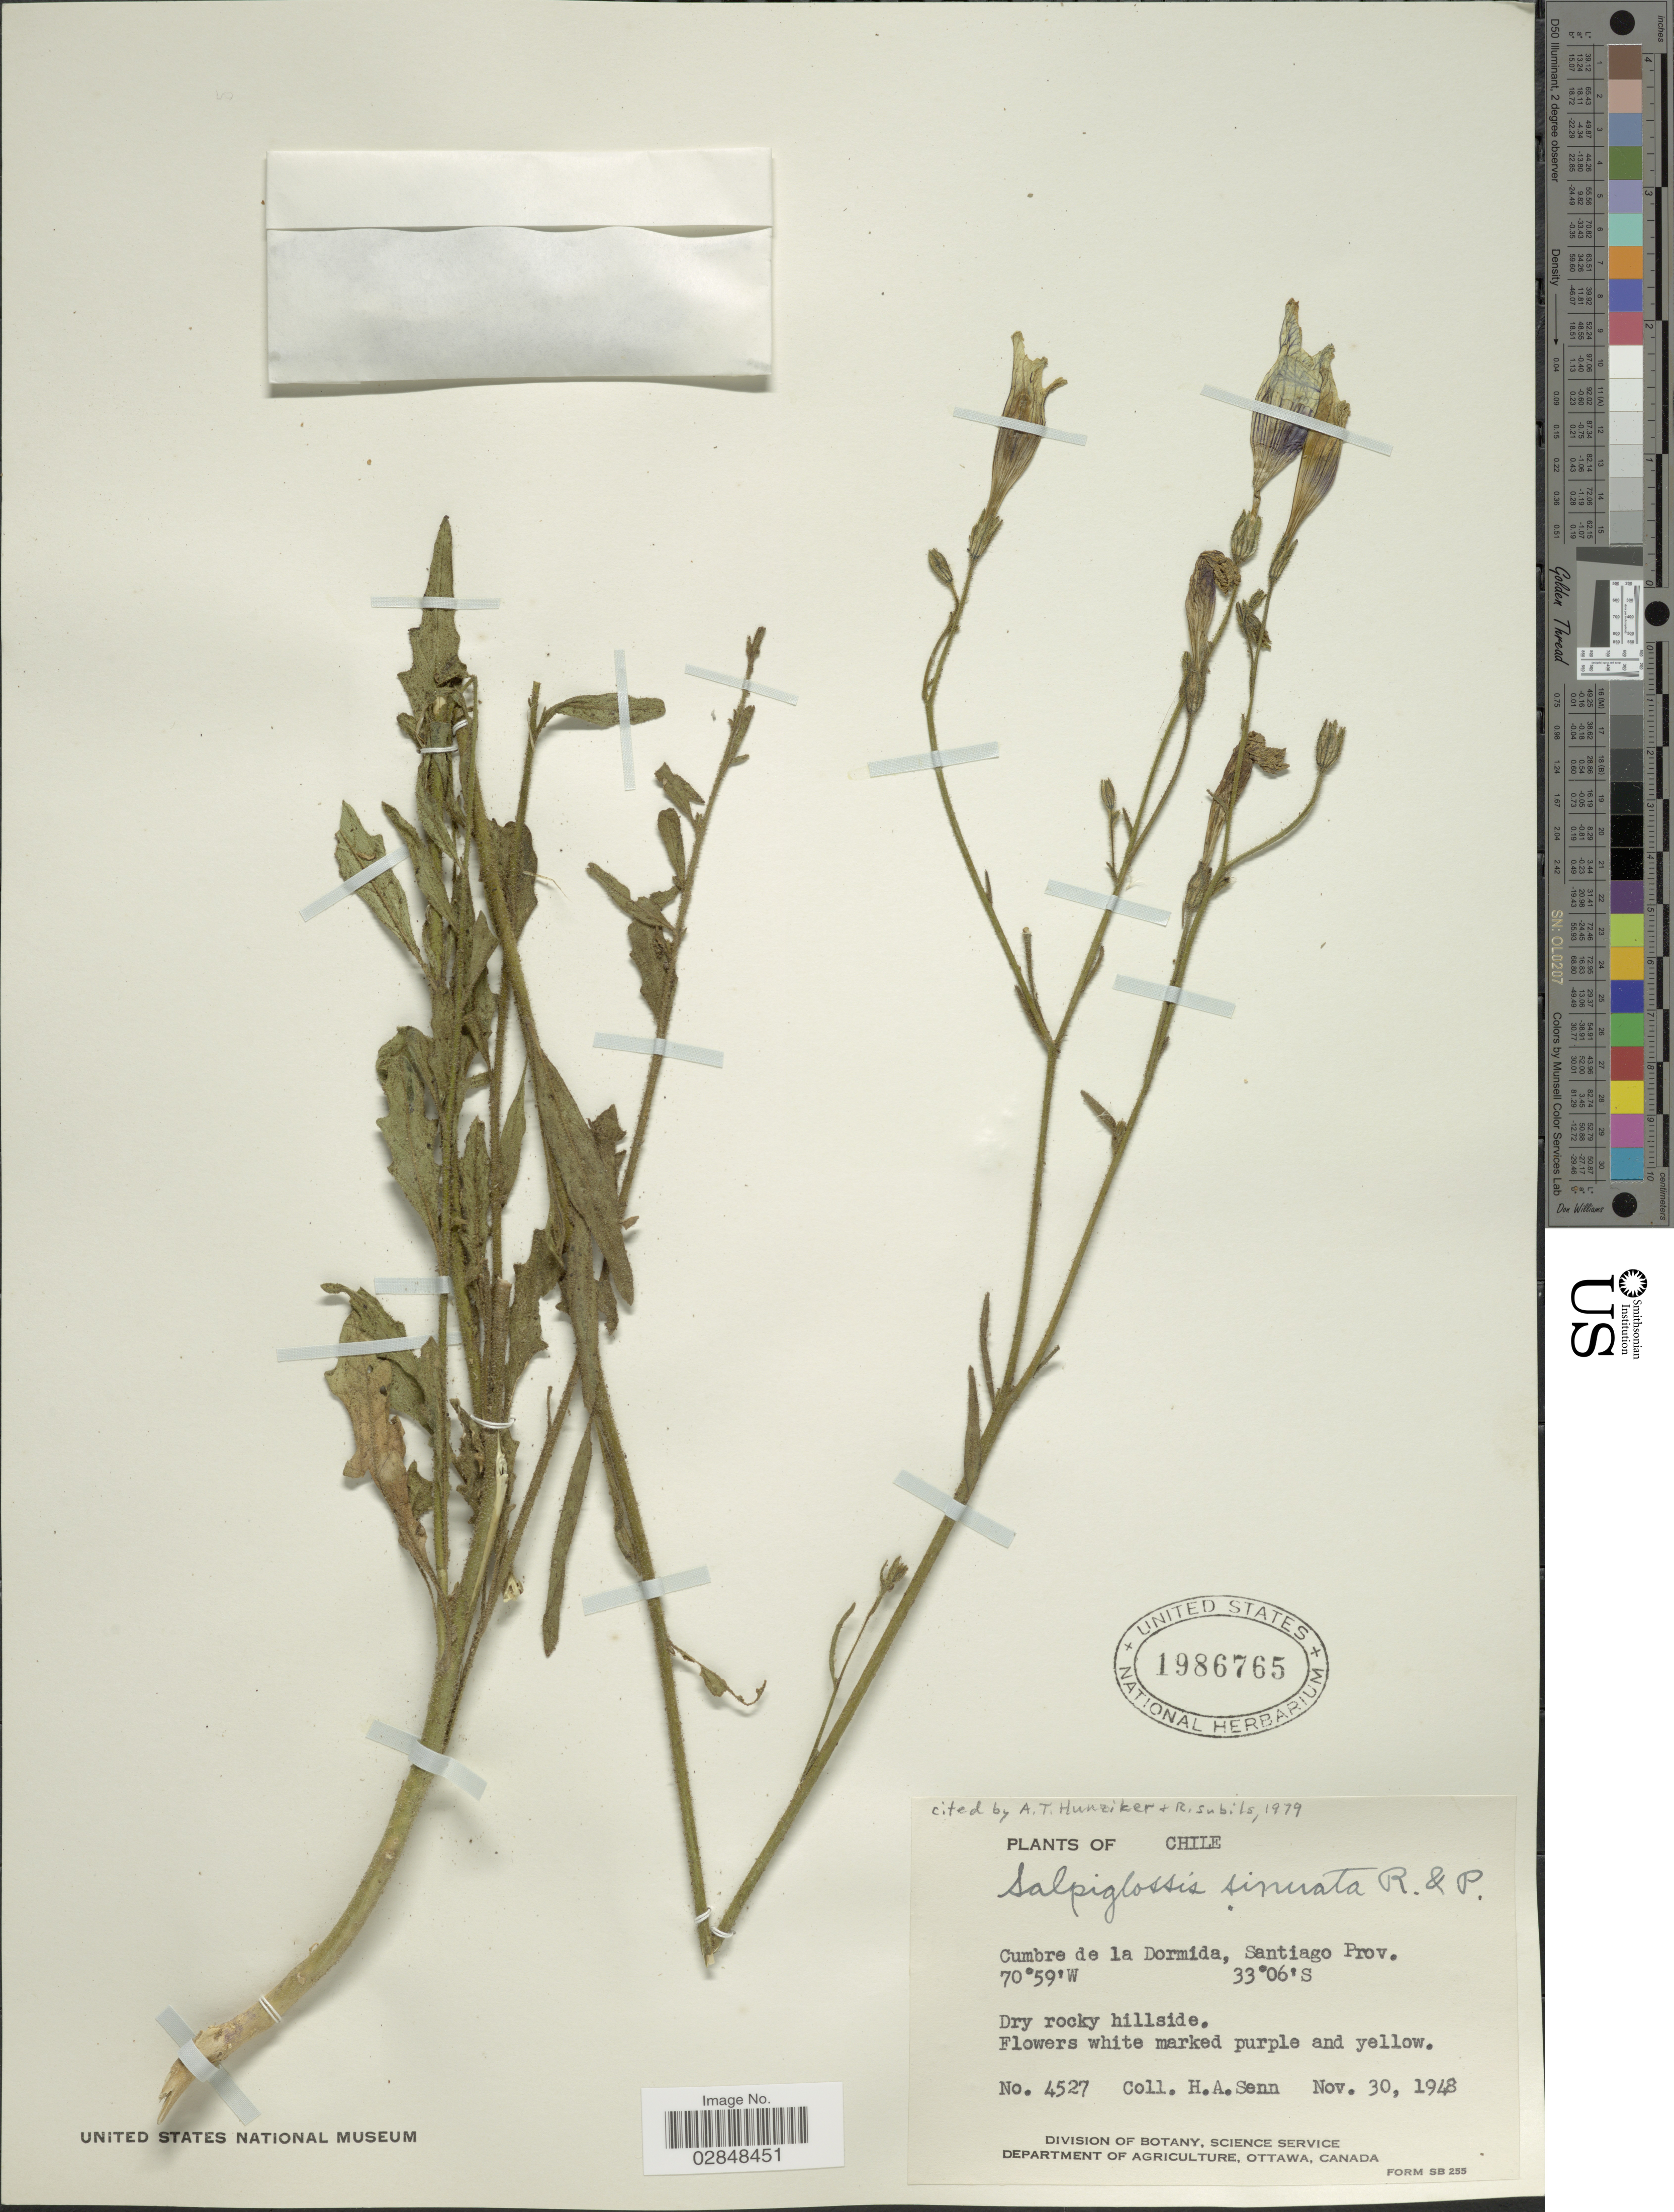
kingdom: Plantae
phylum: Tracheophyta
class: Magnoliopsida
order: Solanales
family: Solanaceae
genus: Salpiglossis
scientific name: Salpiglossis sinuata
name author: Ruiz & Pav.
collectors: H. Senn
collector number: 4527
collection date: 1948-11-30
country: Chile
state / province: Región Metropolitana (RM)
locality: Cumbre de la Dormida, Santiago Prov.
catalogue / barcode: US 1986765